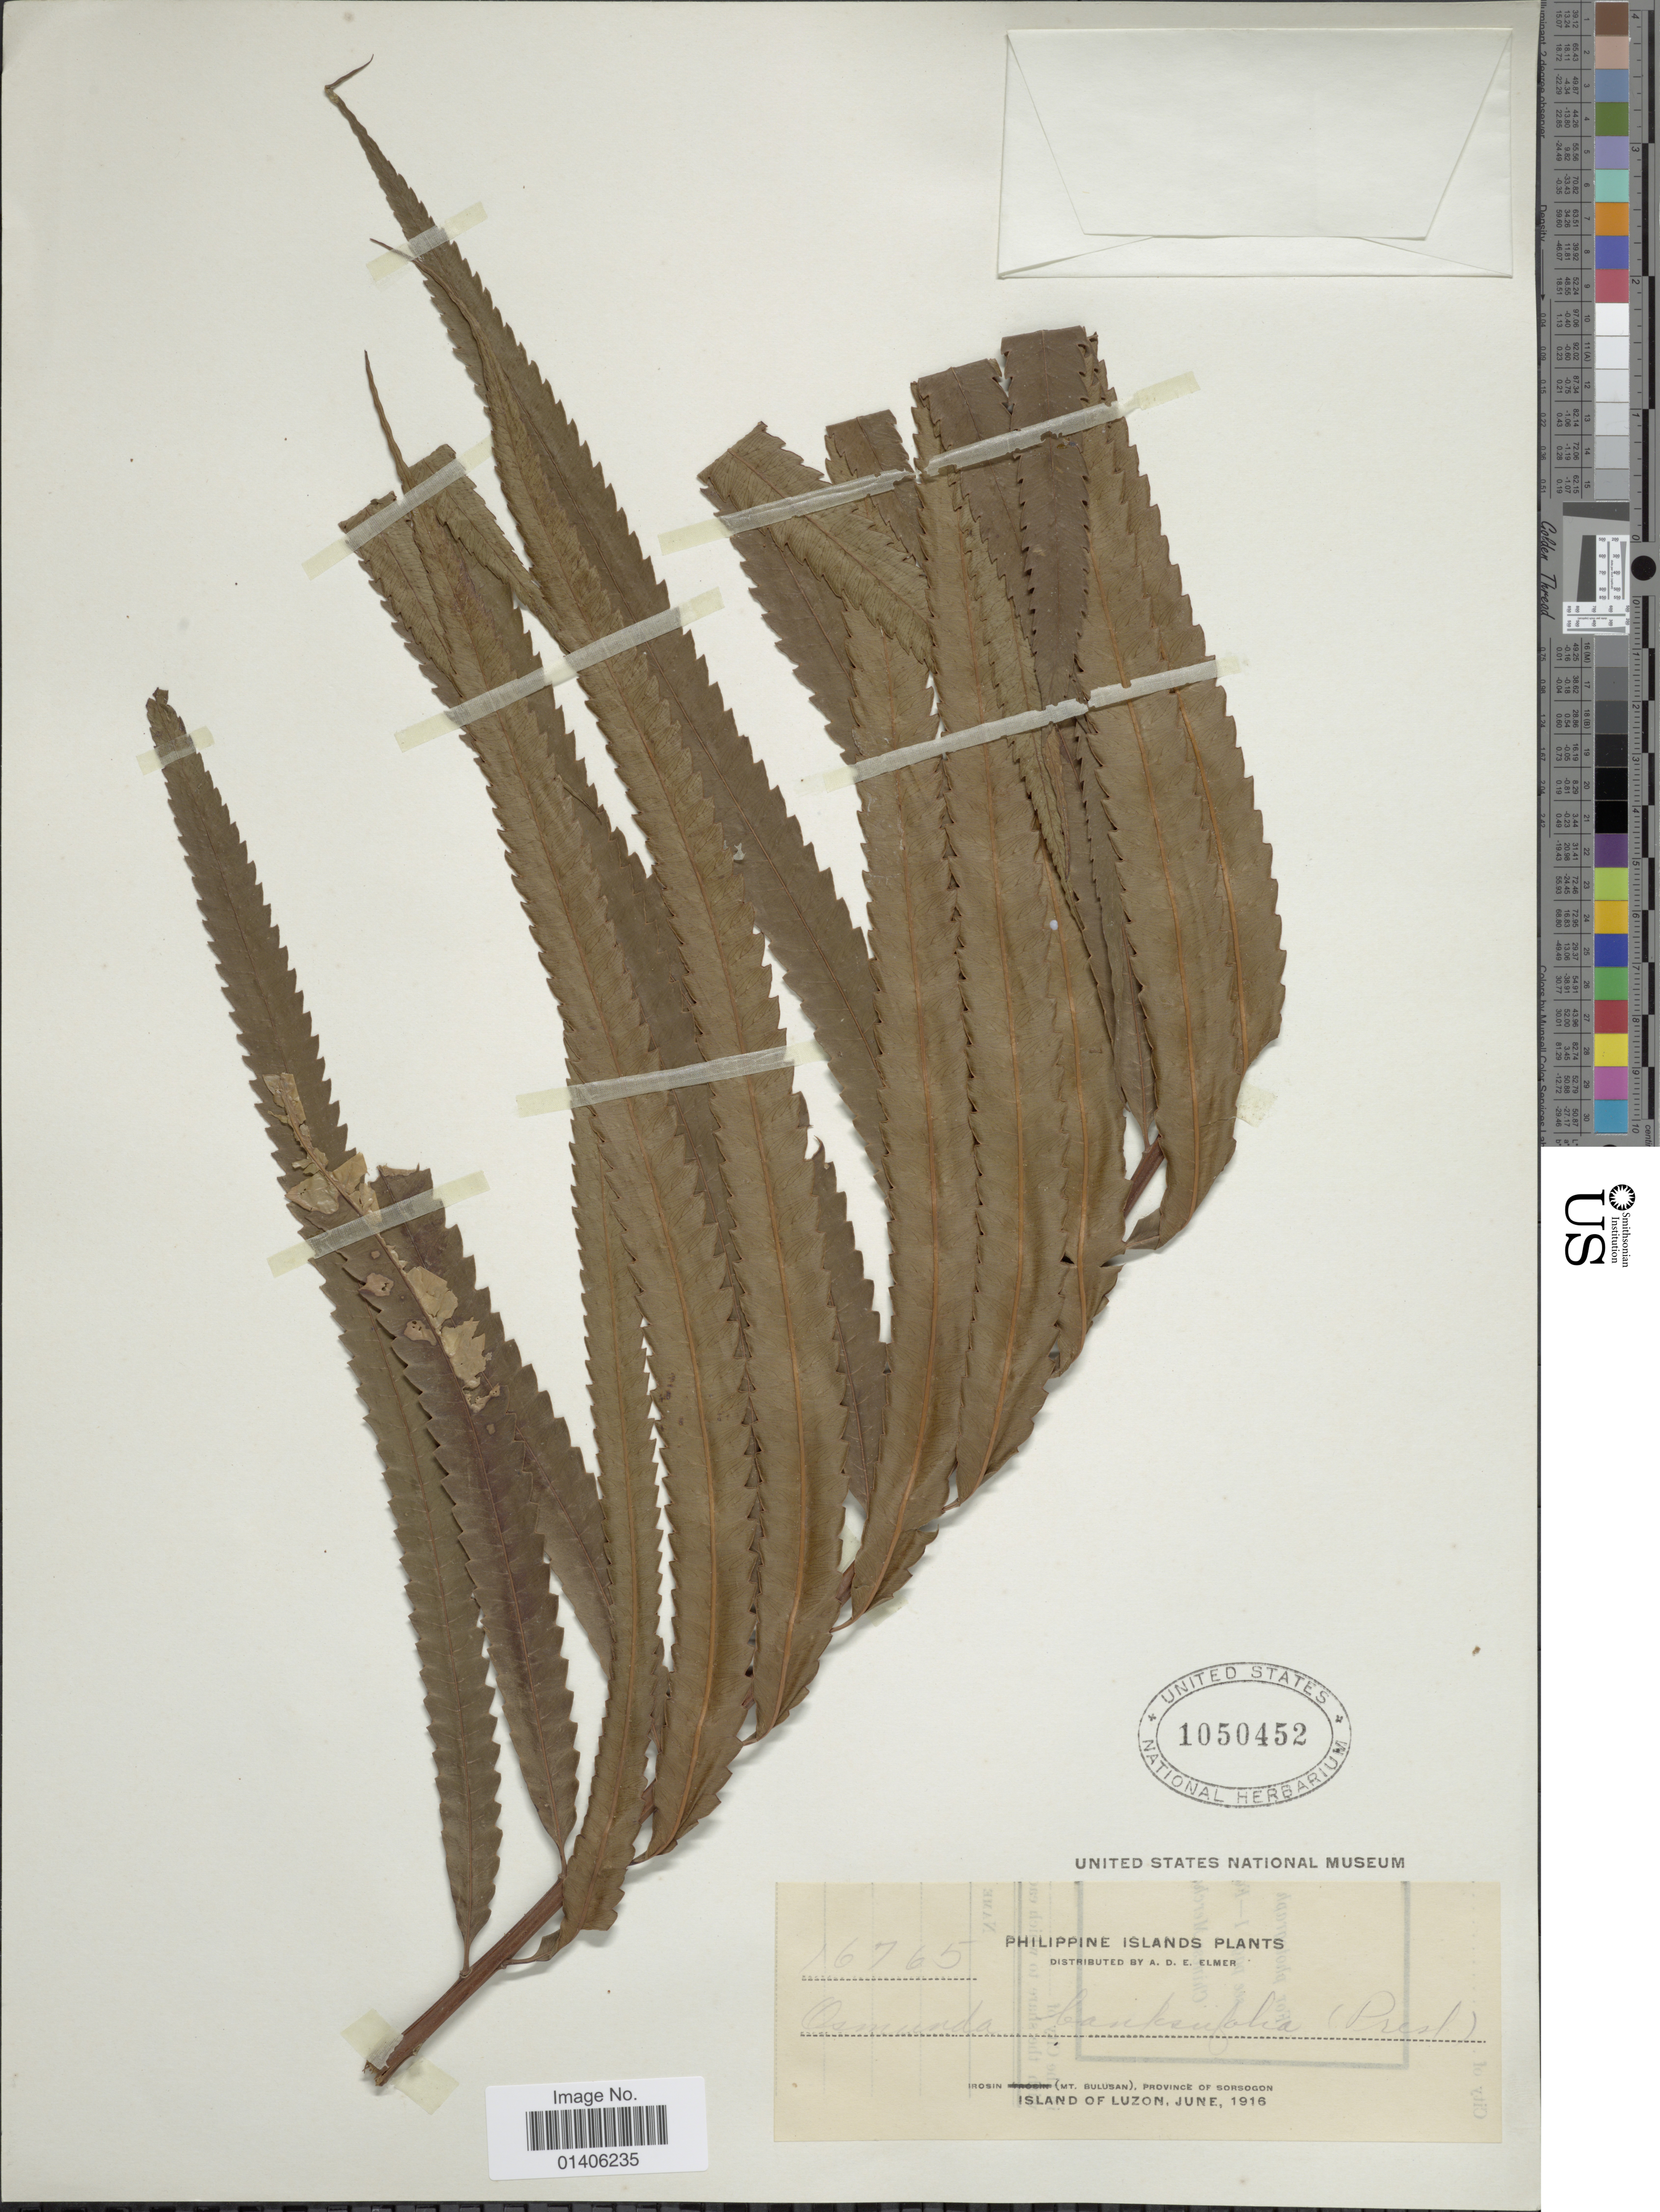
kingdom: Plantae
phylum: Tracheophyta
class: Polypodiopsida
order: Osmundales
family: Osmundaceae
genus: Osmunda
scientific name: Osmunda banksiifolia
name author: (C. Presl) Kuhn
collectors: A. D. E. Elmer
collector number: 16765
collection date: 1916-06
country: Philippines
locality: Irosi (Mt Bulusan), Province of Sorsogon, Island of Luzon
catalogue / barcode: US 1050452